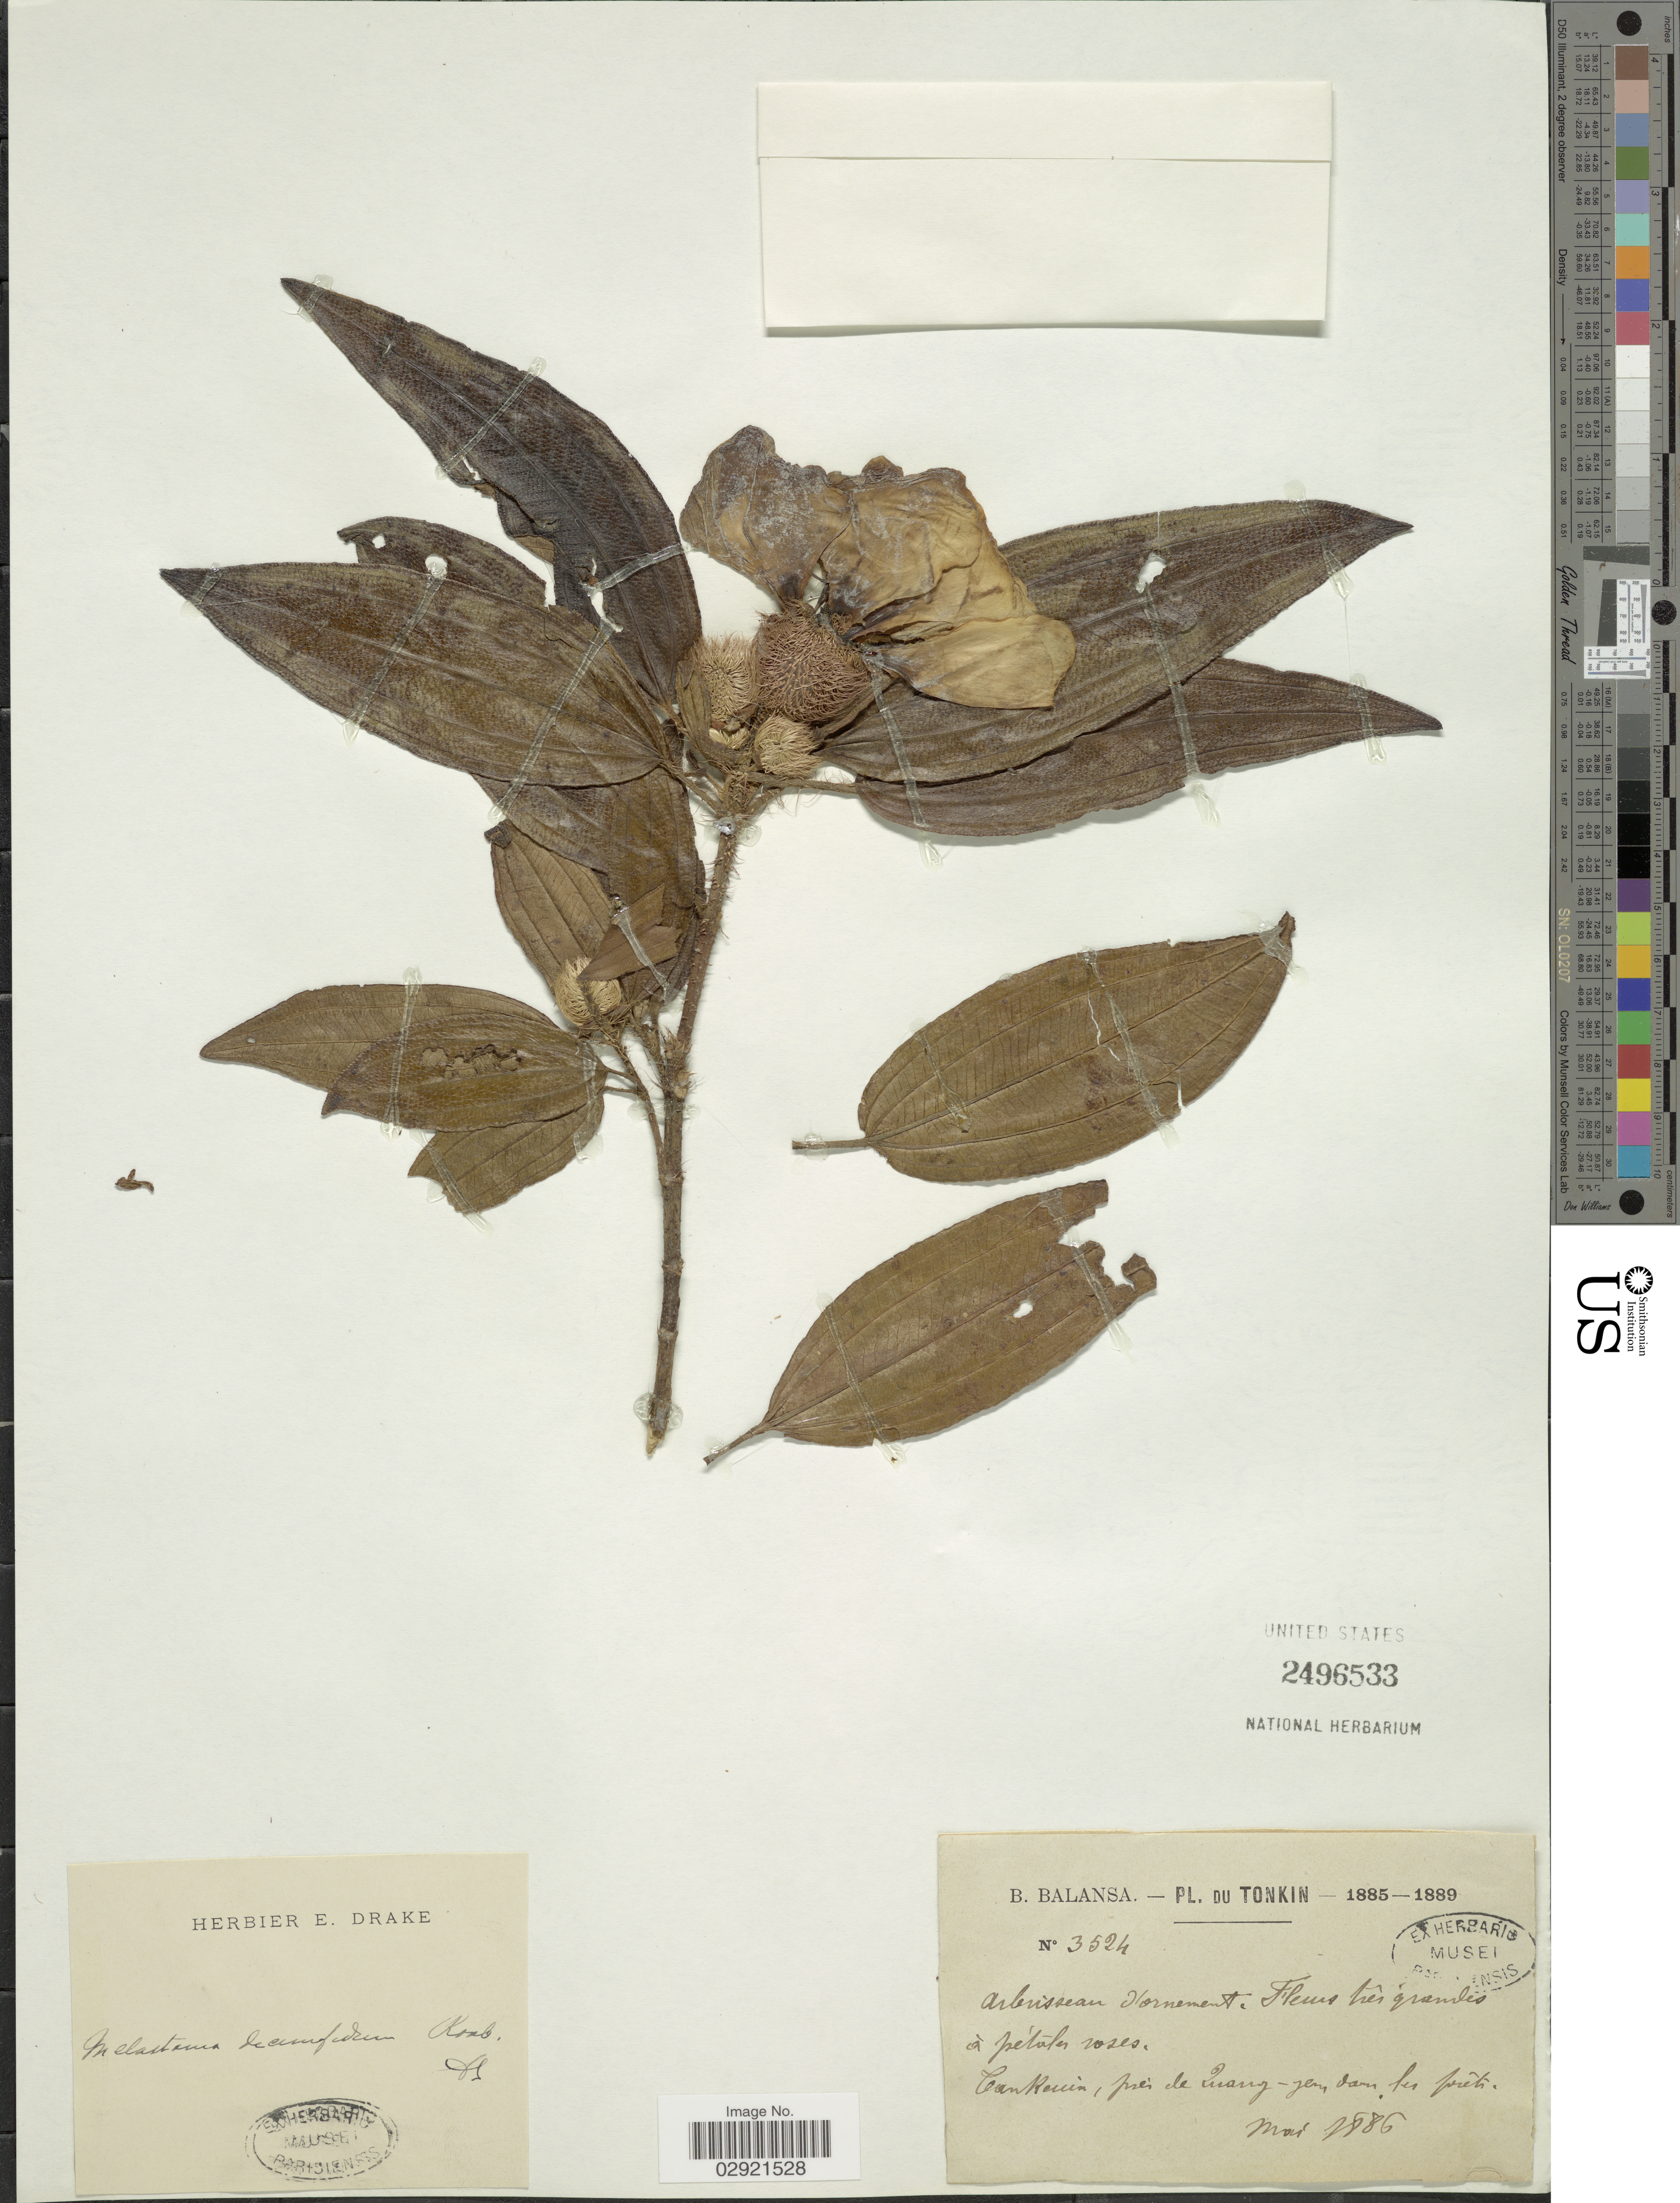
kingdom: Plantae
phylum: Tracheophyta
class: Magnoliopsida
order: Myrtales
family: Melastomataceae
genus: Melastoma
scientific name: Melastoma sanguineum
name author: Sims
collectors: B. Balansa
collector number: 3524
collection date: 1886-05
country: Vietnam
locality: Tonkin. Tonkania, près de Quang-yen, dans les forêts.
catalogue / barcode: US 2496533